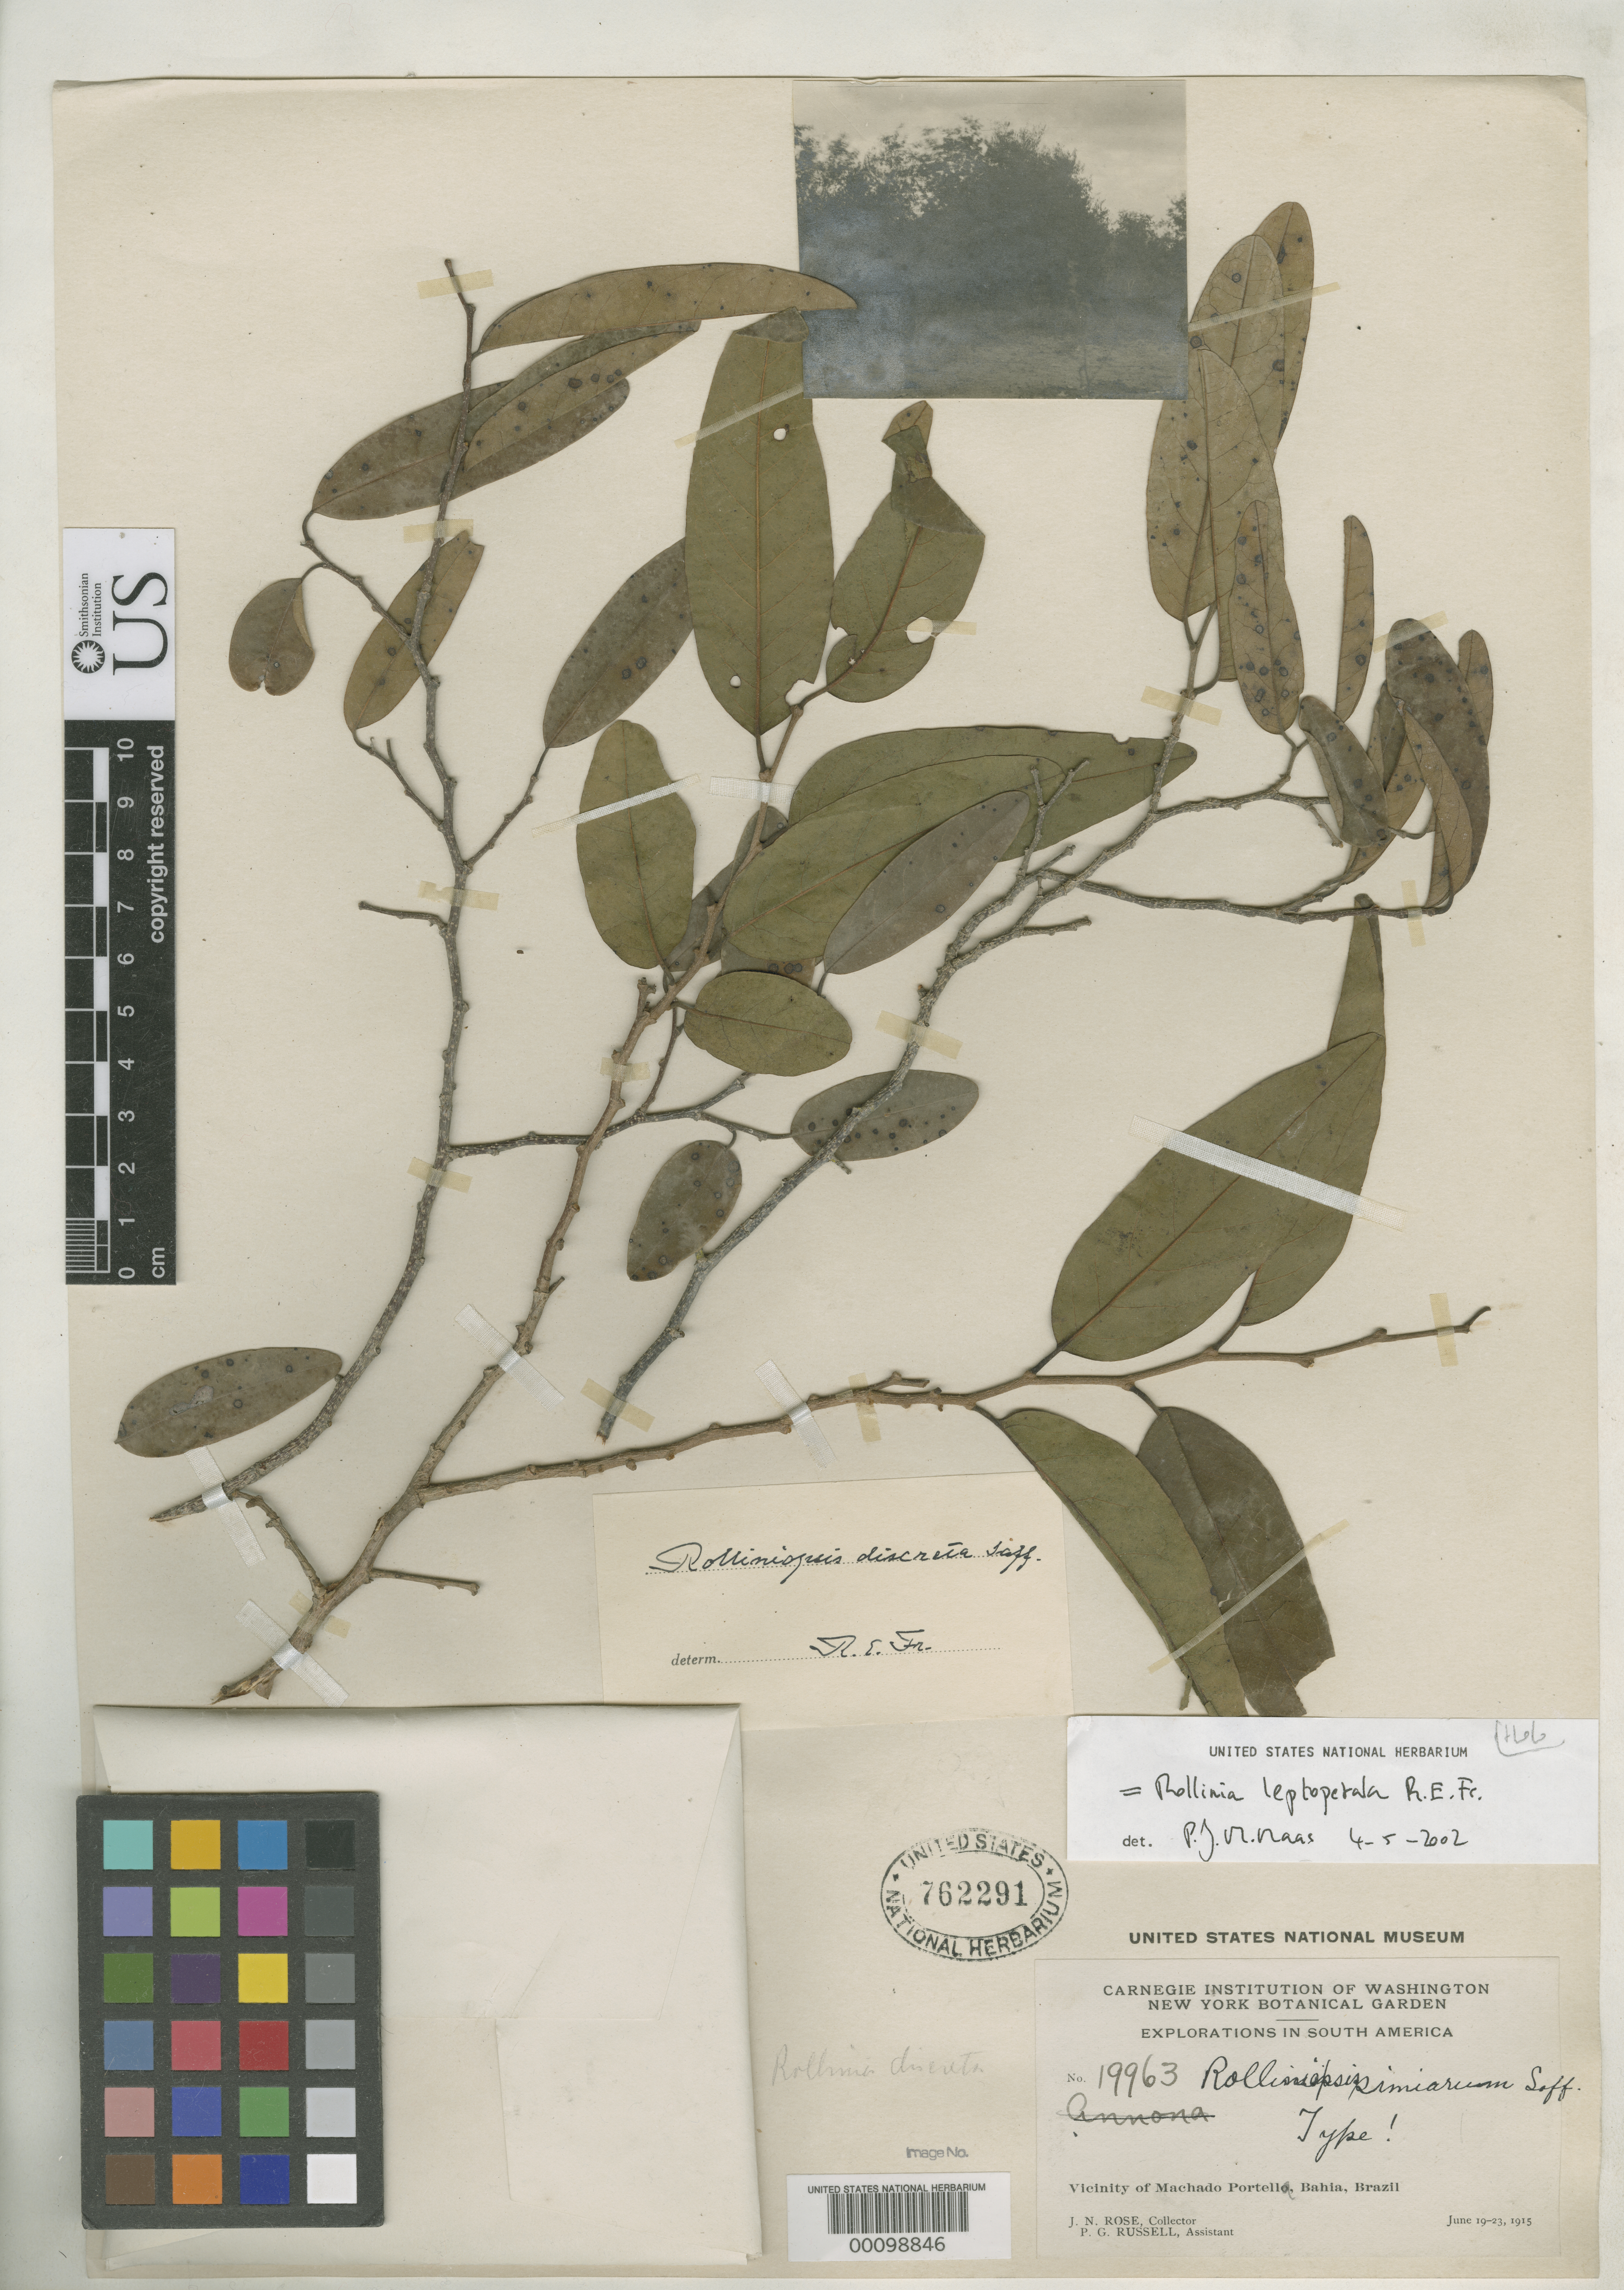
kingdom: Plantae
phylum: Tracheophyta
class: Magnoliopsida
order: Magnoliales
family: Annonaceae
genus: Rolliniopsis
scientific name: Rolliniopsis simiarum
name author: Saff.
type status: Holotype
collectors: J. N. Rose & P. G. Russell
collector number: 19963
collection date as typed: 19 Jun 1915 to 23 Jun 1915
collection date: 1915-06-19/1915-06-23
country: Brazil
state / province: Bahia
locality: Vicinity of Machado Portella.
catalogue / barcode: US 762291